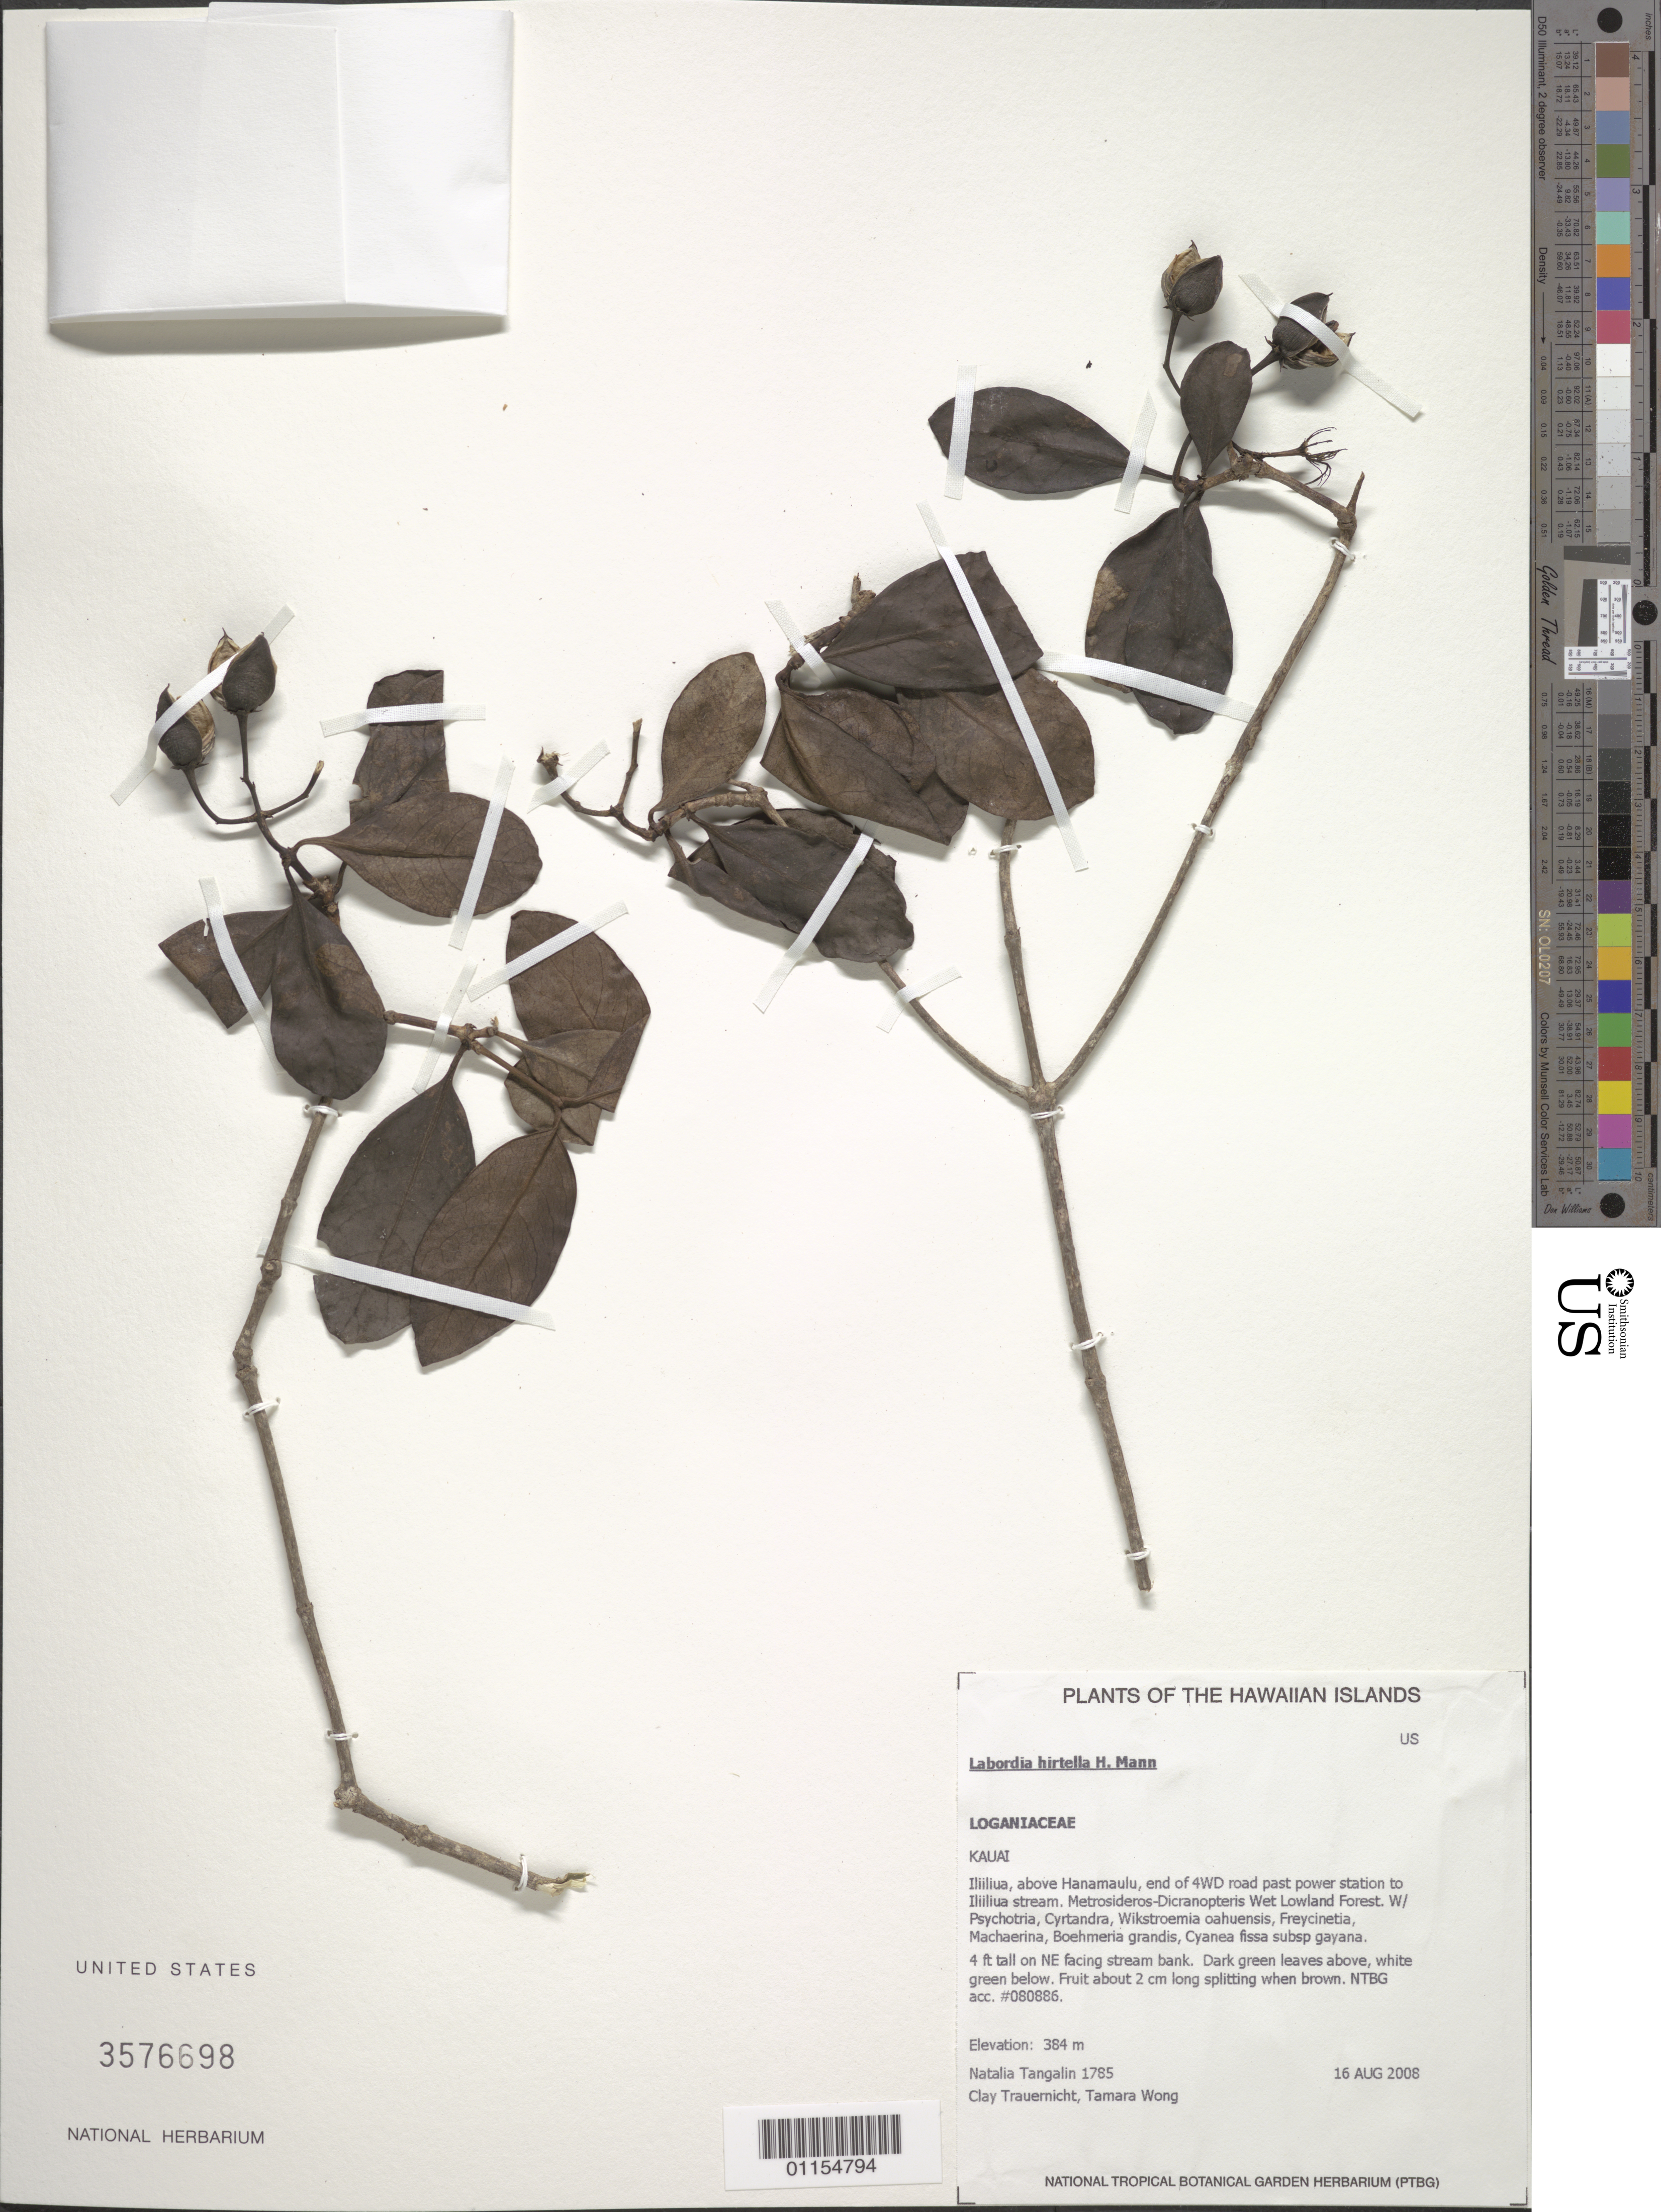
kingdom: Plantae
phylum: Tracheophyta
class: Magnoliopsida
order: Gentianales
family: Loganiaceae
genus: Geniostoma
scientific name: Geniostoma hirtellum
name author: (H. Mann) Byng & Christenh.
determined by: Wagner, W. L., (BOT), Smithsonian Institution - National Museum of Natural History (UNITED STATES)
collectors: N. Tangalin, C. Trauernicht & T. Wong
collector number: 1785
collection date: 2008-08-16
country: United States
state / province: Hawaii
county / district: Kaui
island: Kaua'i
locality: Iliilua, above Hanamaulu, end of 4WD road past power station to Iliiliua stream.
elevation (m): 384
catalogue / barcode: US 3576698